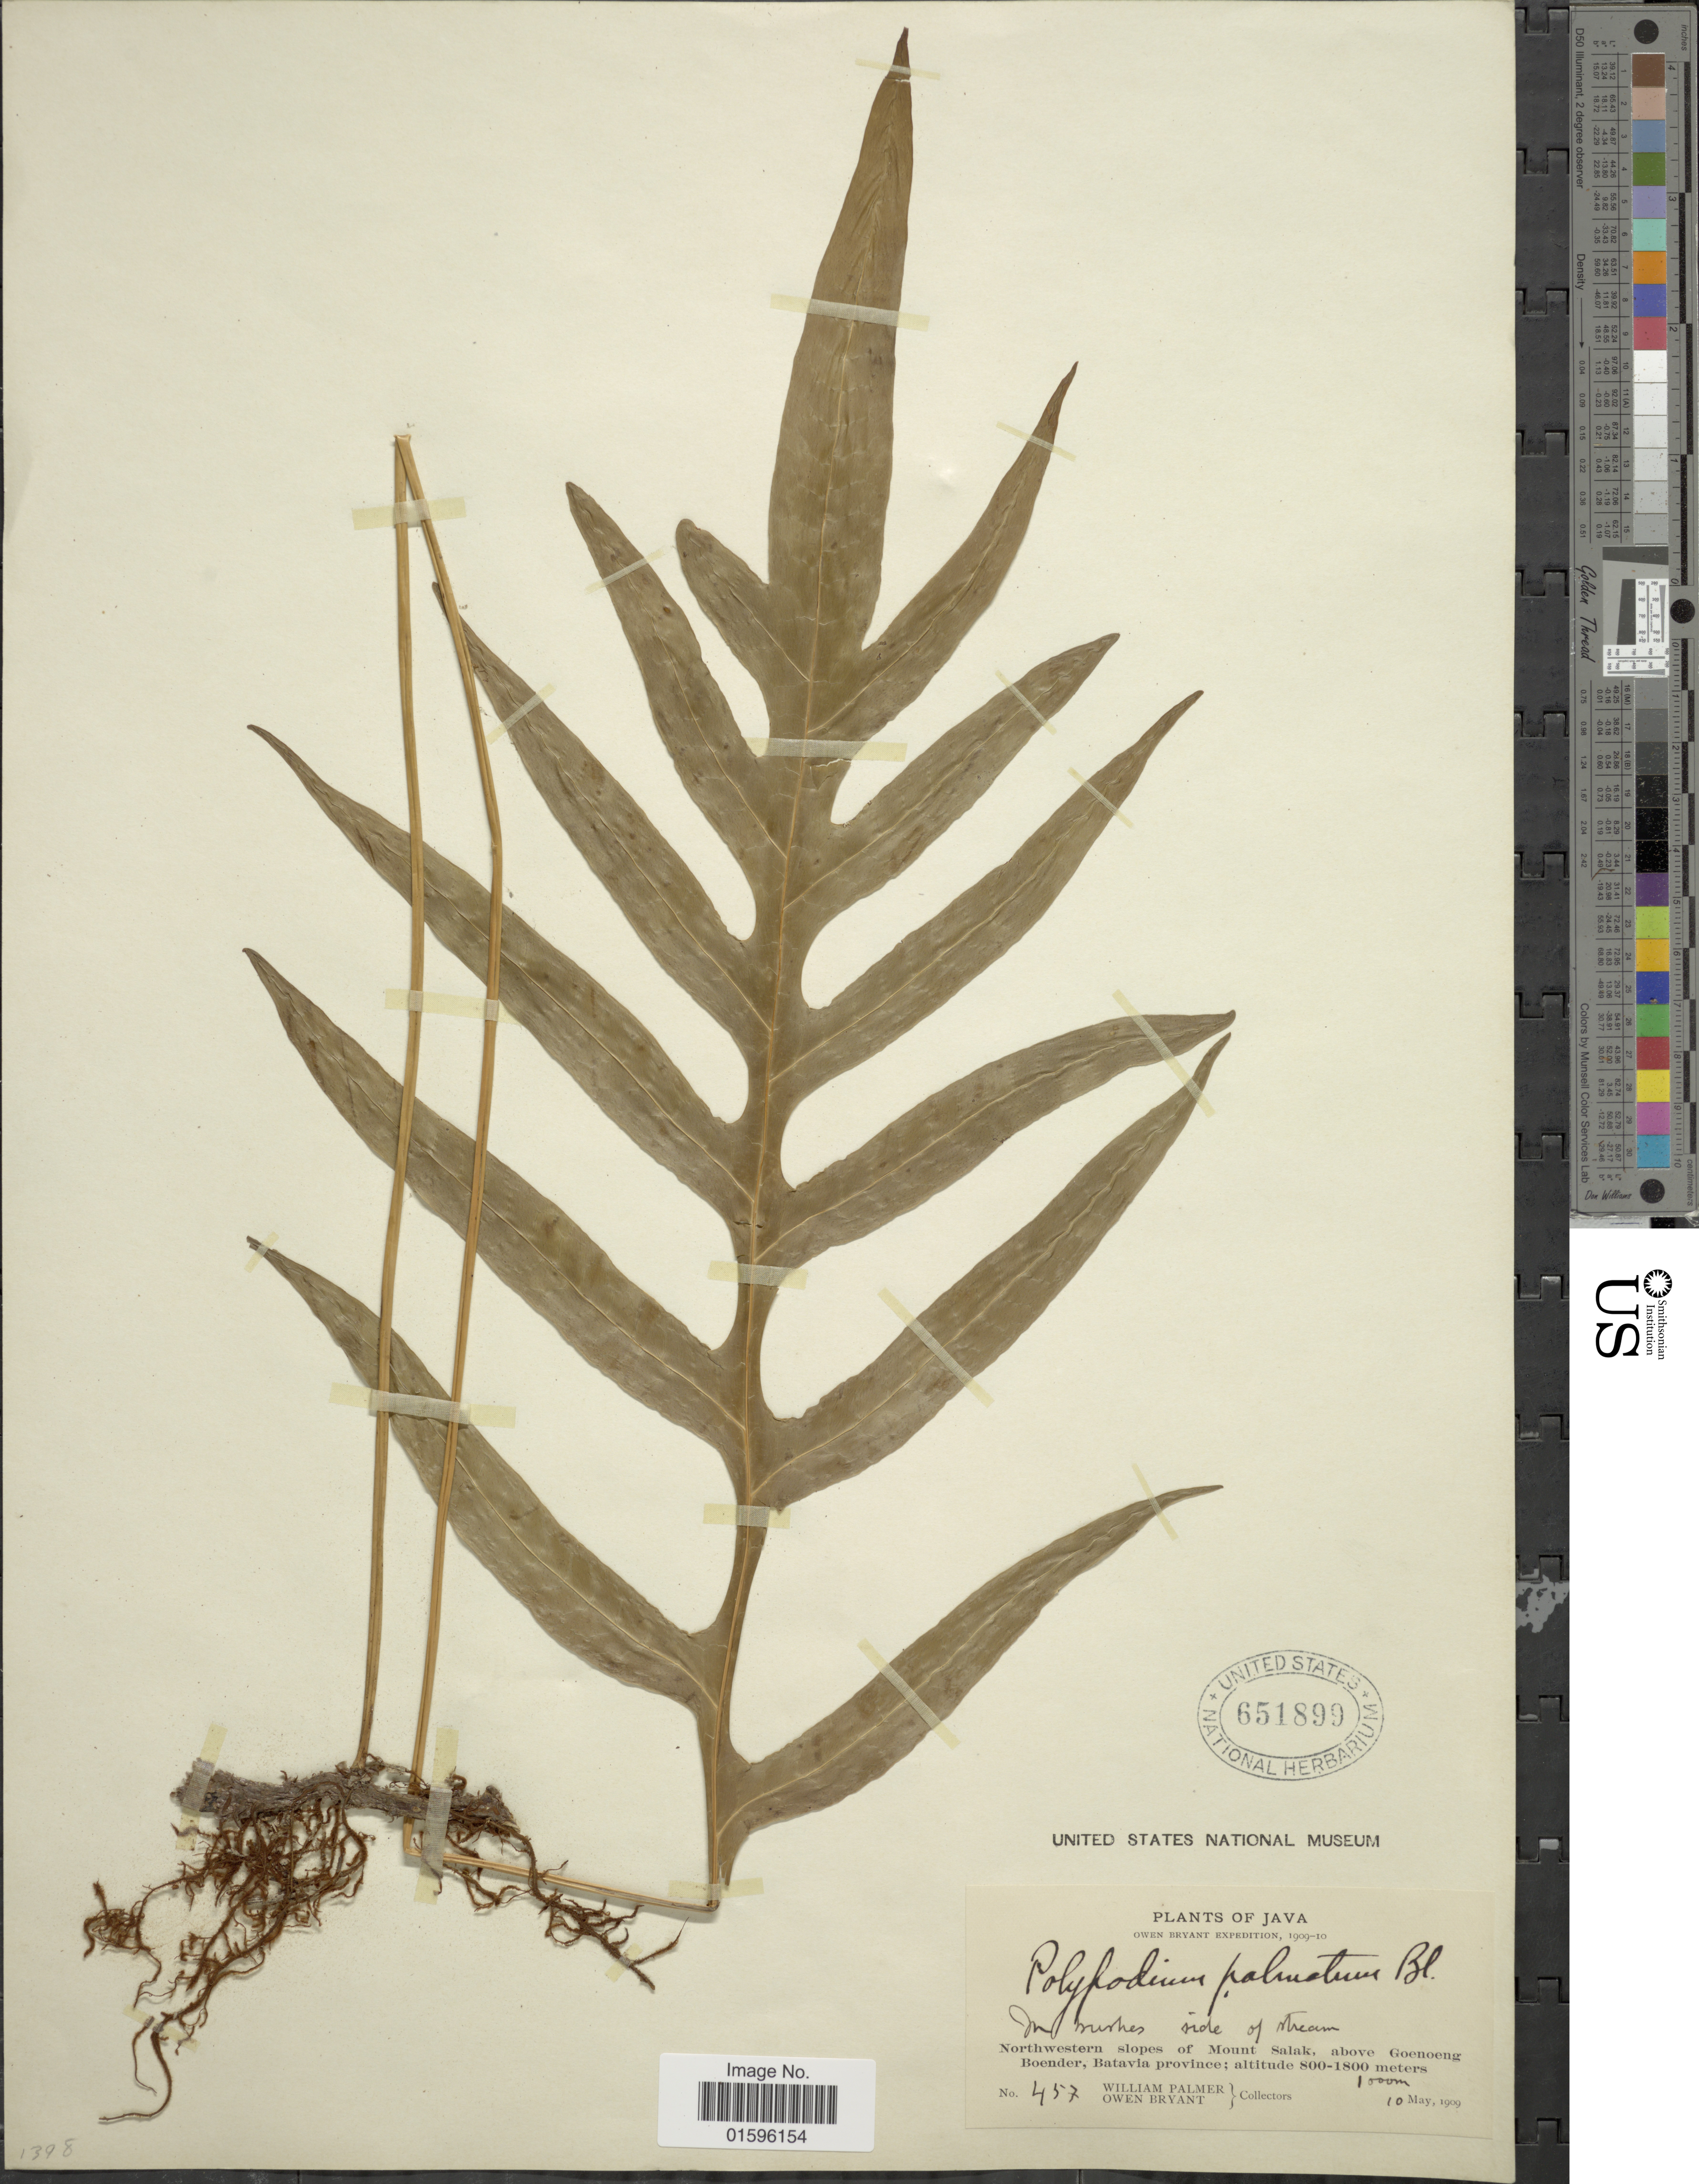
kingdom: Plantae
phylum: Tracheophyta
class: Polypodiopsida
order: Polypodiales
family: Polypodiaceae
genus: Polypodium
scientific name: Polypodium sp.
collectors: W. Palmer & O. Bryant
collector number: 457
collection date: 1909-05-10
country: Indonesia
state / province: Java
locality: Northwestern slopes of Mount Salak, above Goenoeng Boender, Batavia province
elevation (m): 1000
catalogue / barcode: US 651899